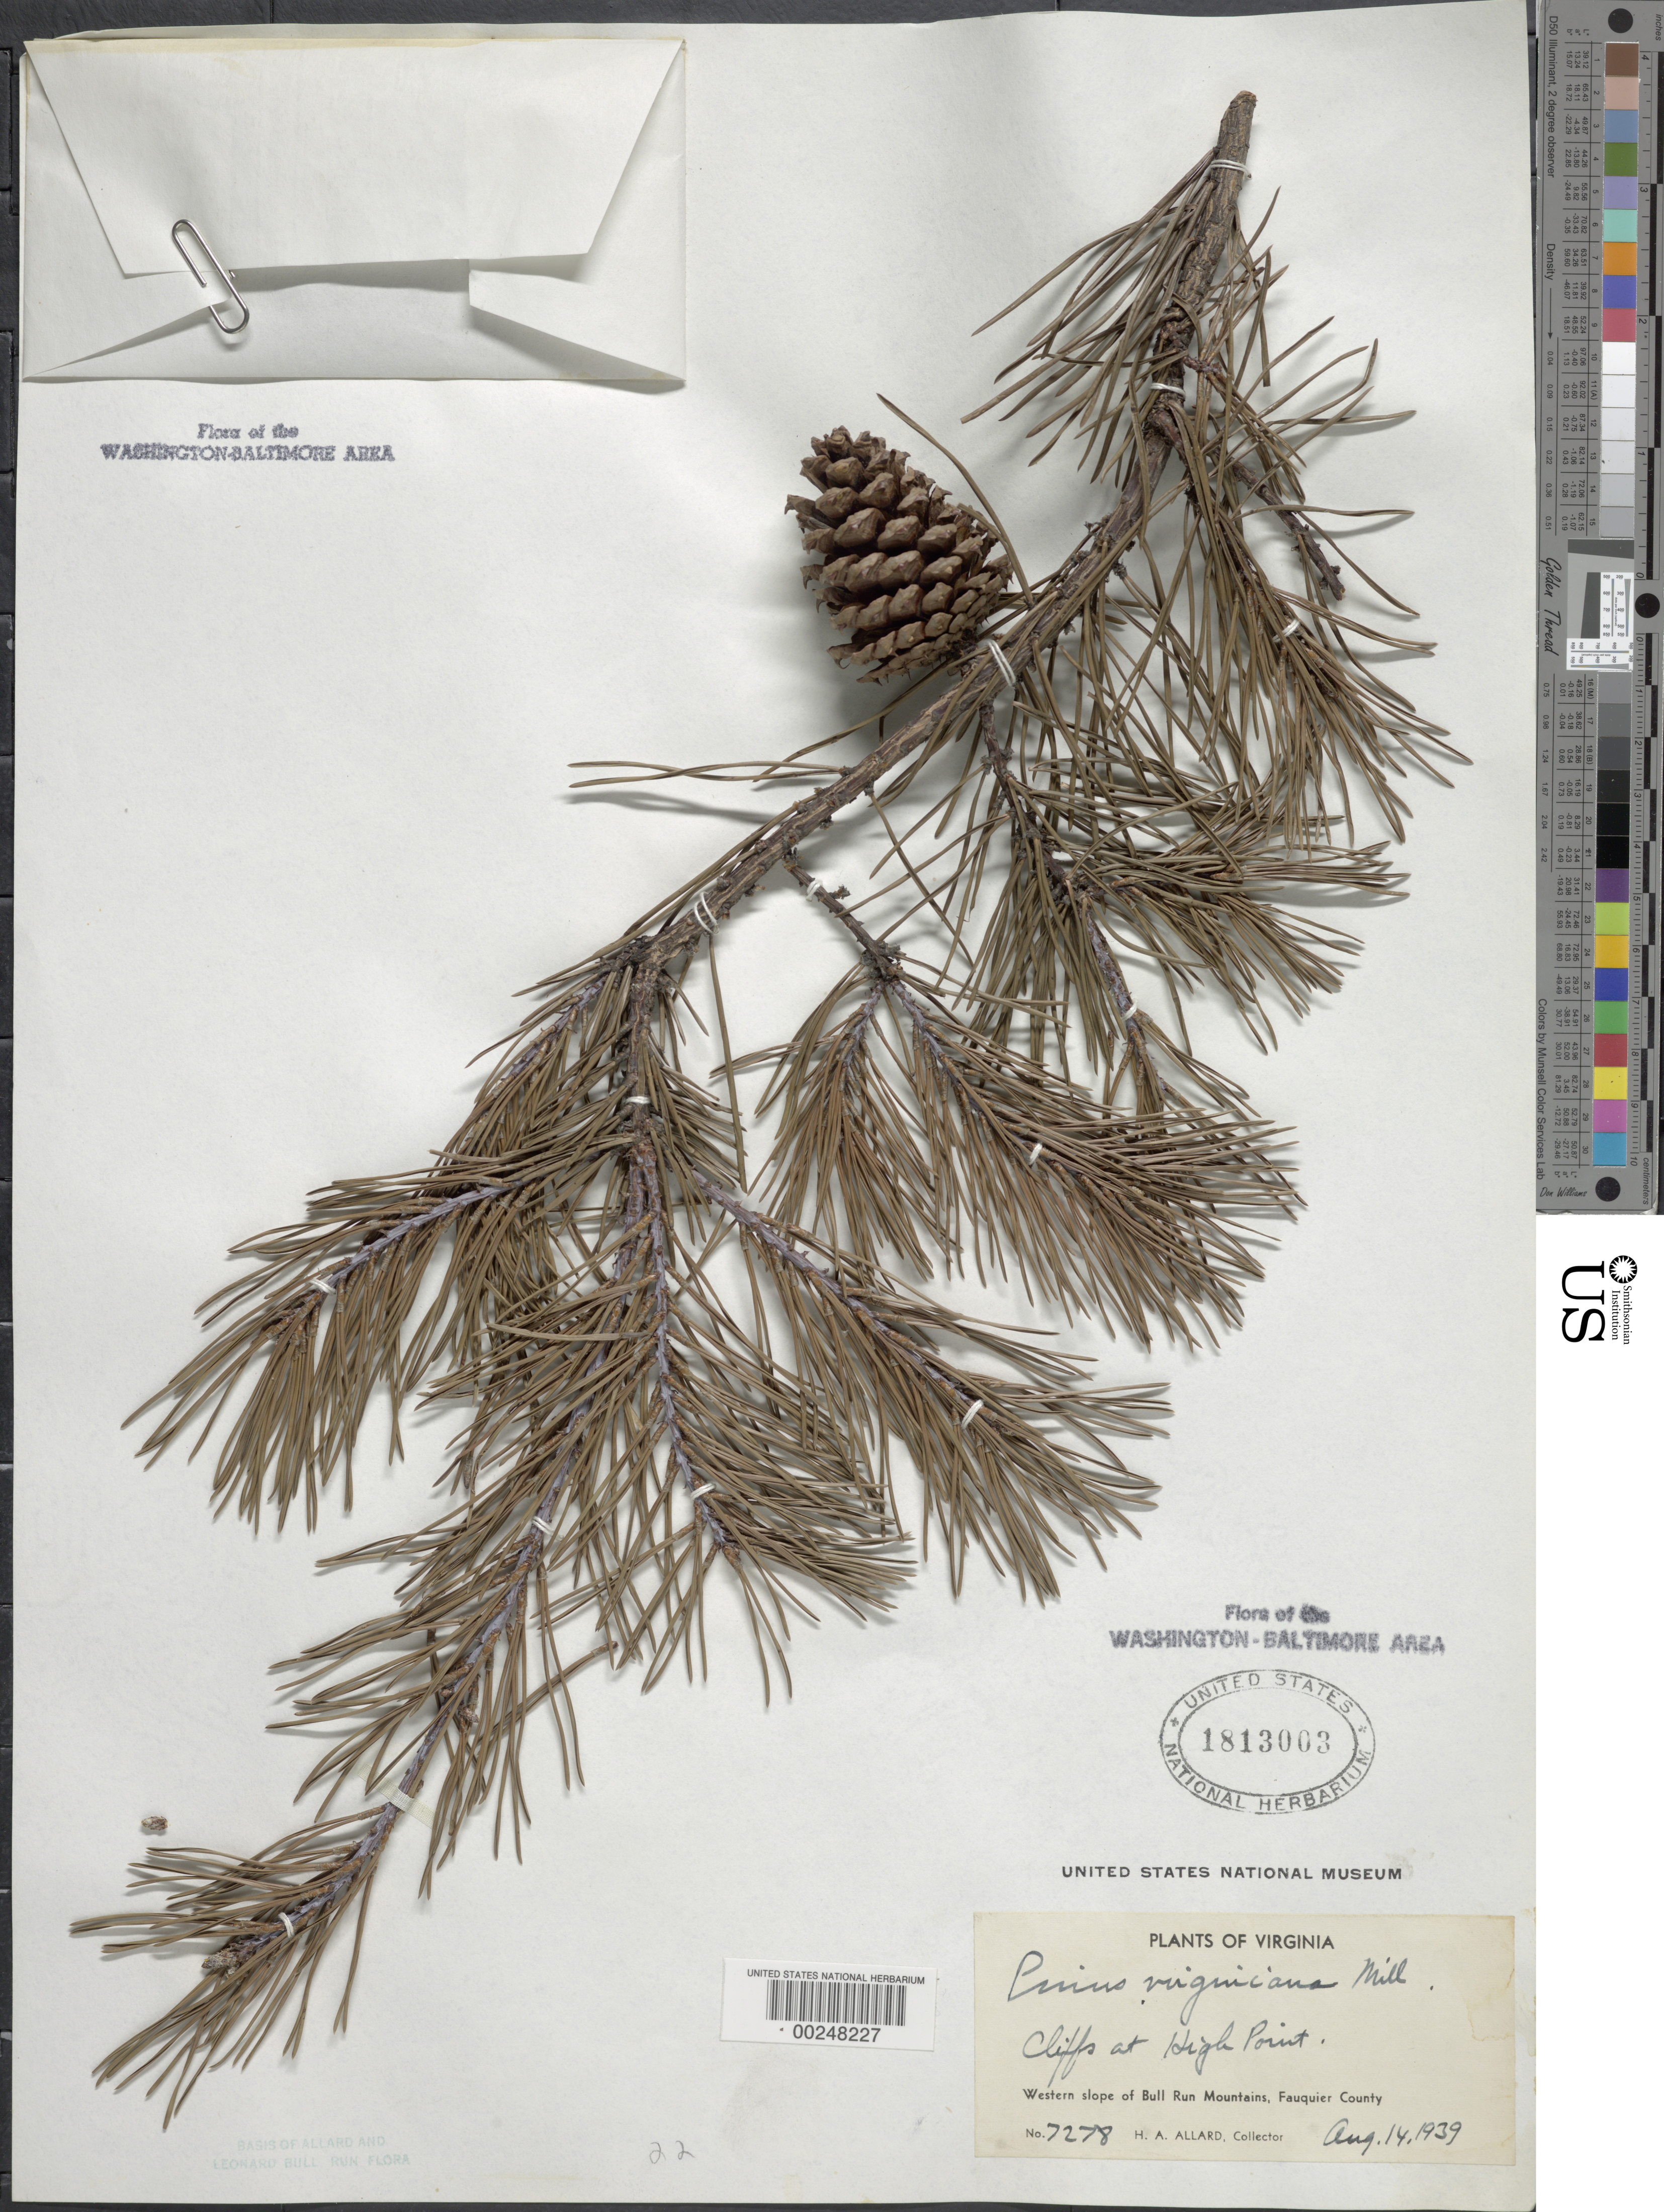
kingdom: Plantae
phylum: Tracheophyta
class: Pinopsida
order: Pinales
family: Pinaceae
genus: Pinus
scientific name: Pinus virginiana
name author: Mill.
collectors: H. A. Allard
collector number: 7278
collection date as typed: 14 Aug 1939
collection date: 1939-08-14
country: United States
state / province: Virginia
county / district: Fauquier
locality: Cliffs at High Point, W slope of Bull Run Mts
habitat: Cliffs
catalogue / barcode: US 1813003